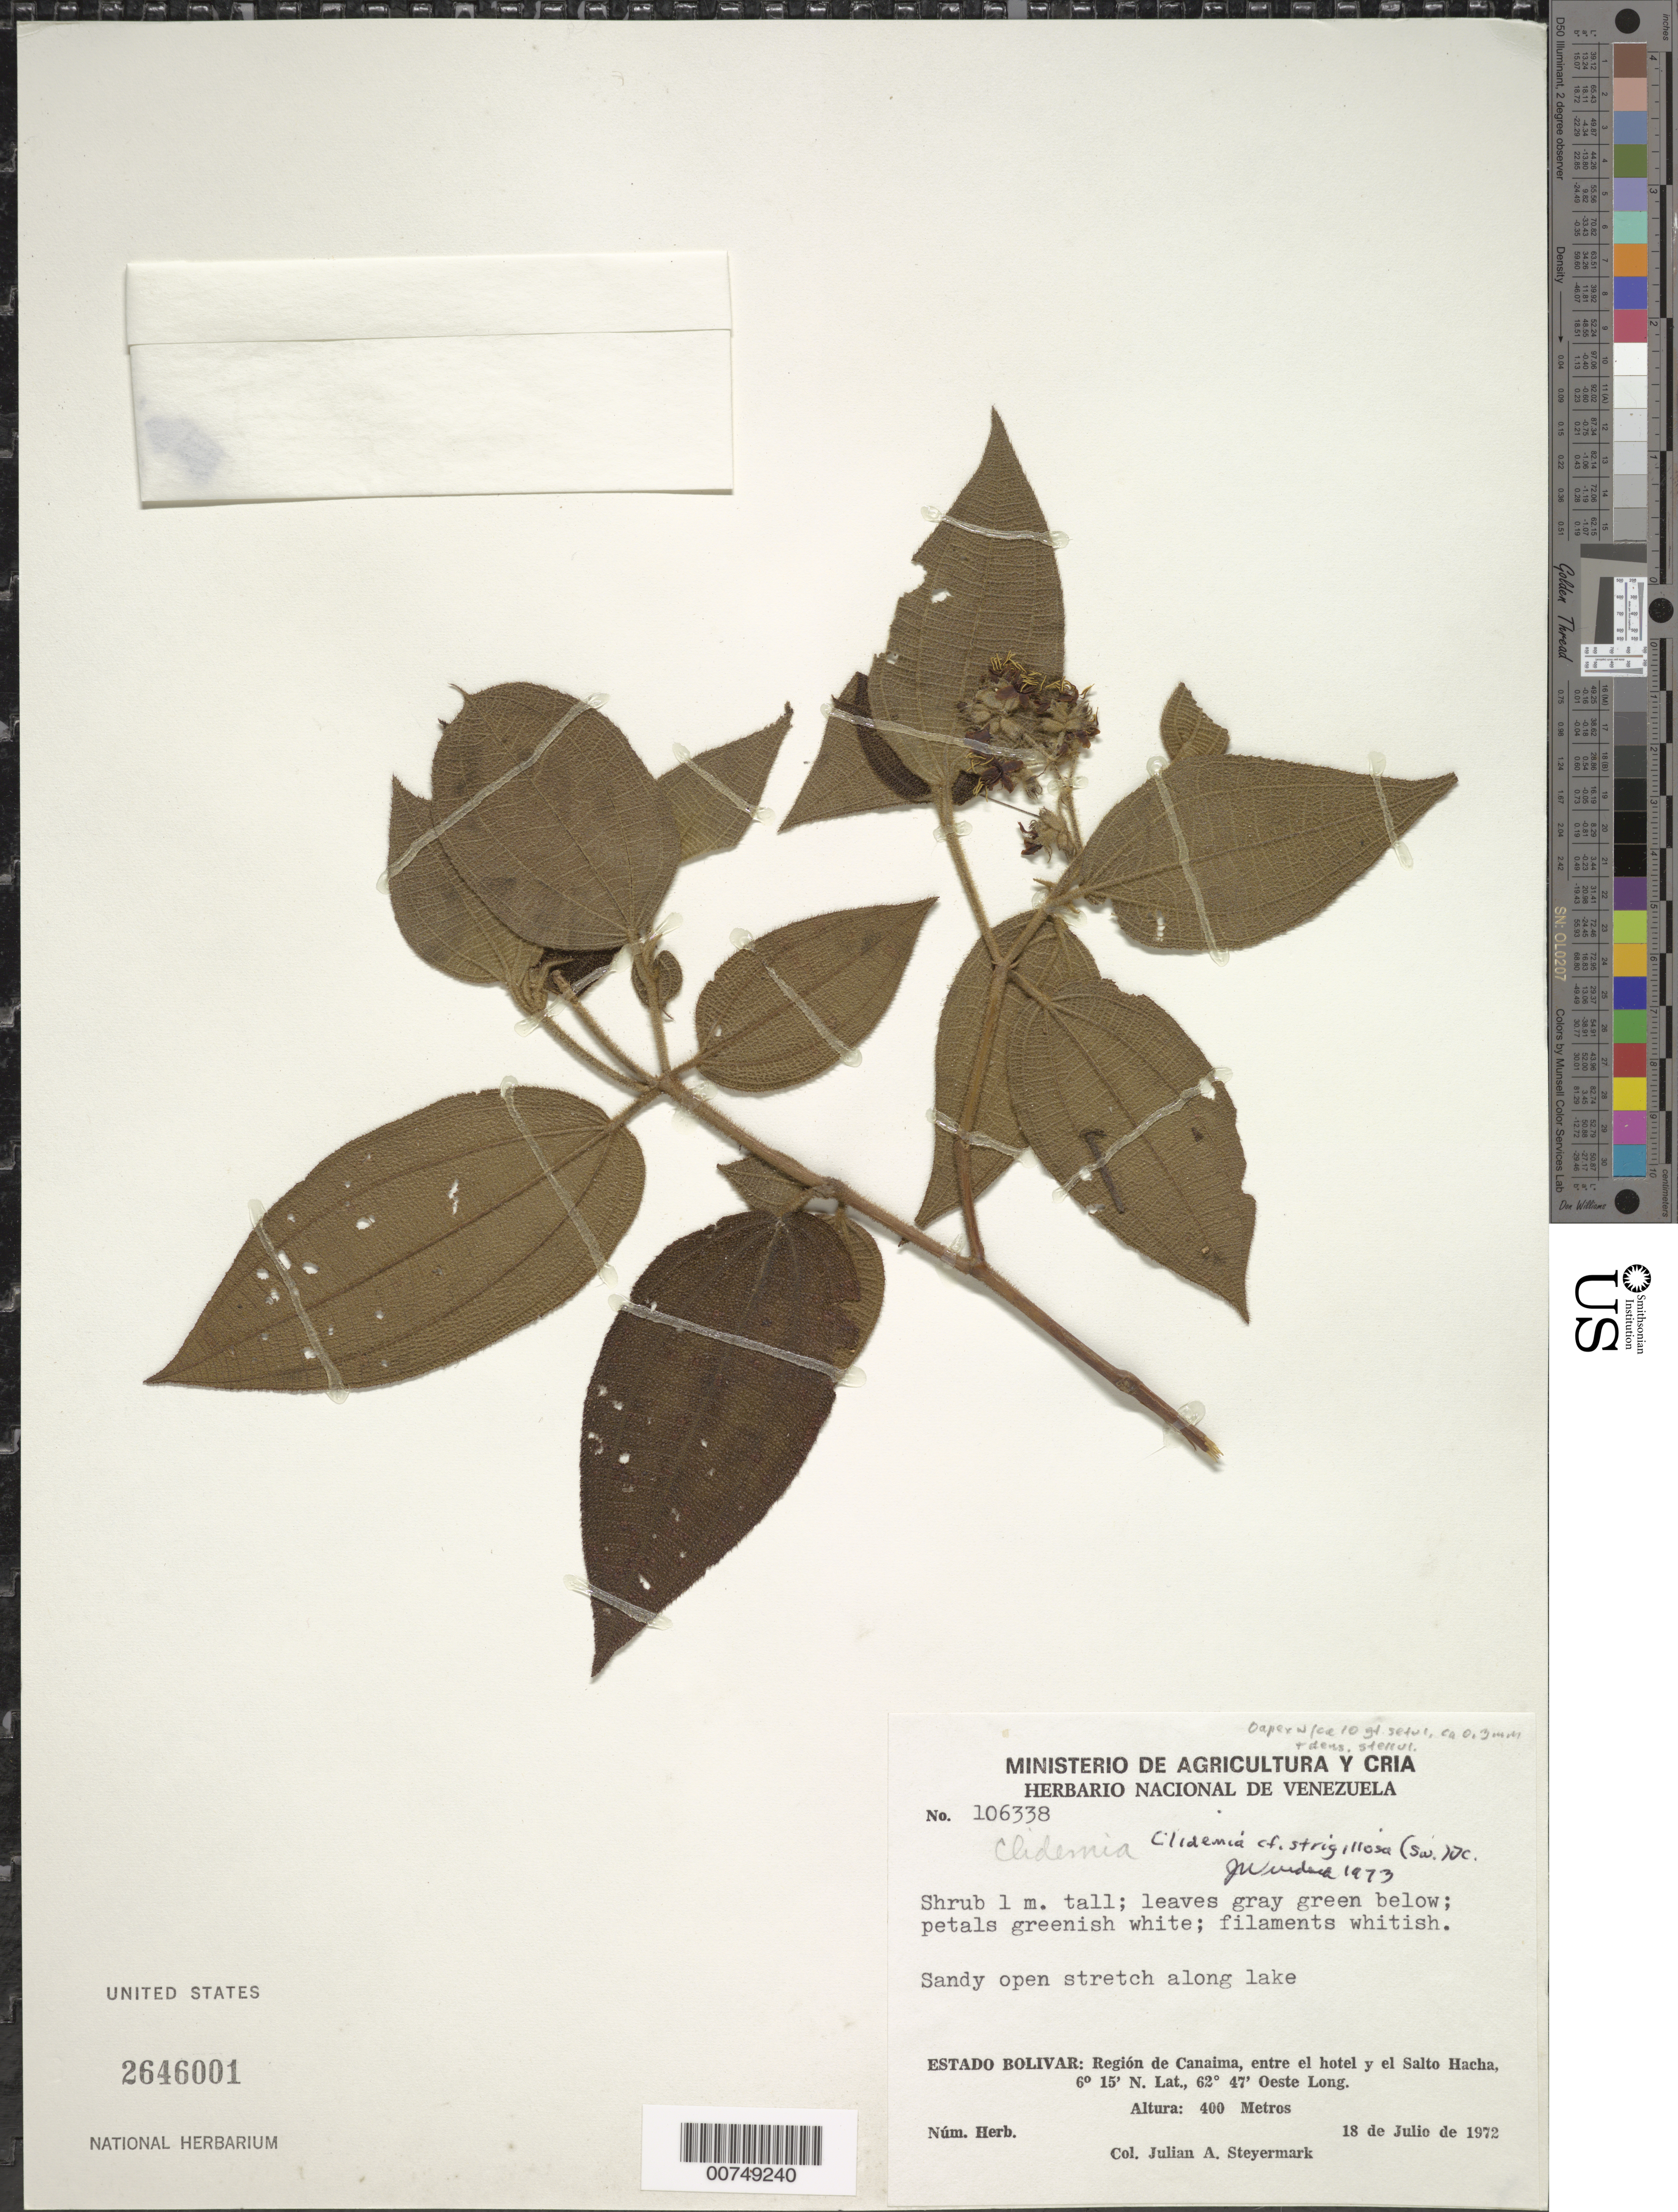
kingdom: Plantae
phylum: Tracheophyta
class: Magnoliopsida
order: Myrtales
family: Melastomataceae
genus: Clidemia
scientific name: Clidemia strigillosa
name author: (Sw.) DC.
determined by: Wurdack, John J., (US), US (UNITED STATES)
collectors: J. Steyermark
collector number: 106338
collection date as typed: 18-Jul-72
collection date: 1972-07-18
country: Venezuela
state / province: Bolívar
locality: Canaima, entre el hotel y el Salto Hacha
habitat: Sandy open stretch along lake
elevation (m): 400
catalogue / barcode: US 2646001